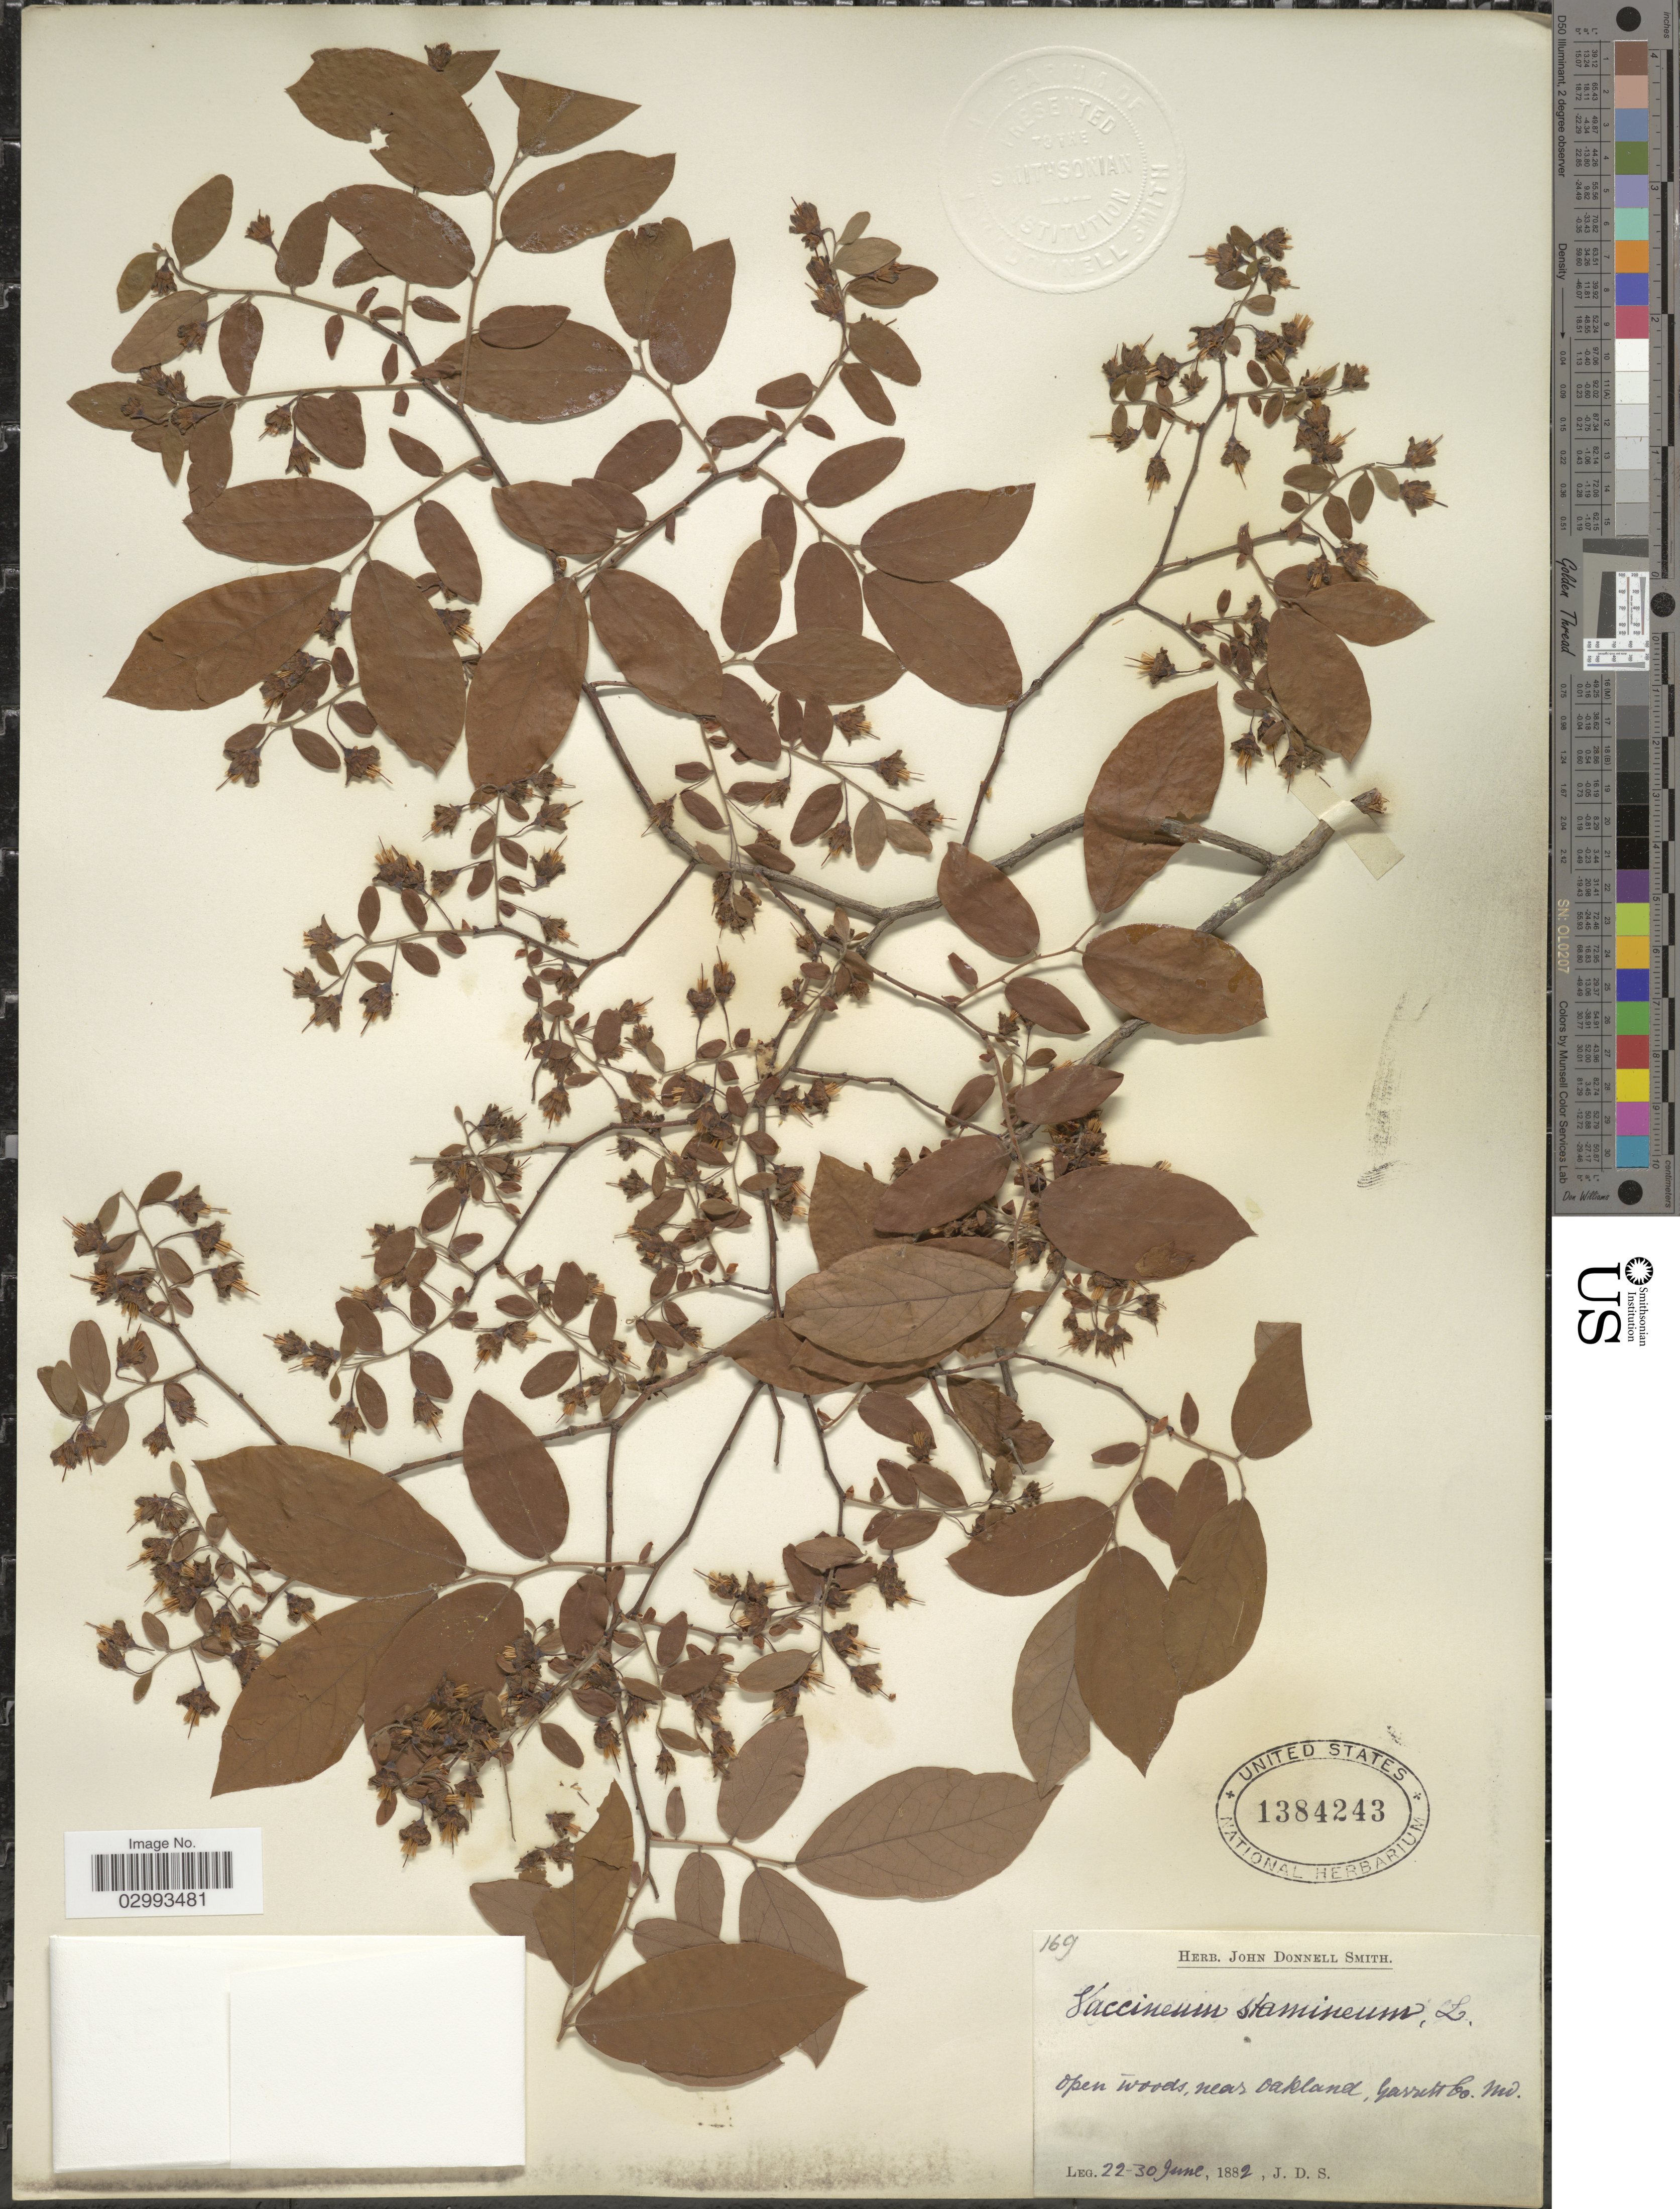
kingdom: Plantae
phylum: Tracheophyta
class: Magnoliopsida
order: Ericales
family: Ericaceae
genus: Polycodium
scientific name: Polycodium stamineum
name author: (L.) Greene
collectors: ex Herb. John Donnell Smith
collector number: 169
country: United States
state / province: Maryland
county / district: Garrett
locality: Near Oakland, Garrett Co.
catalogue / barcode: US 1384243